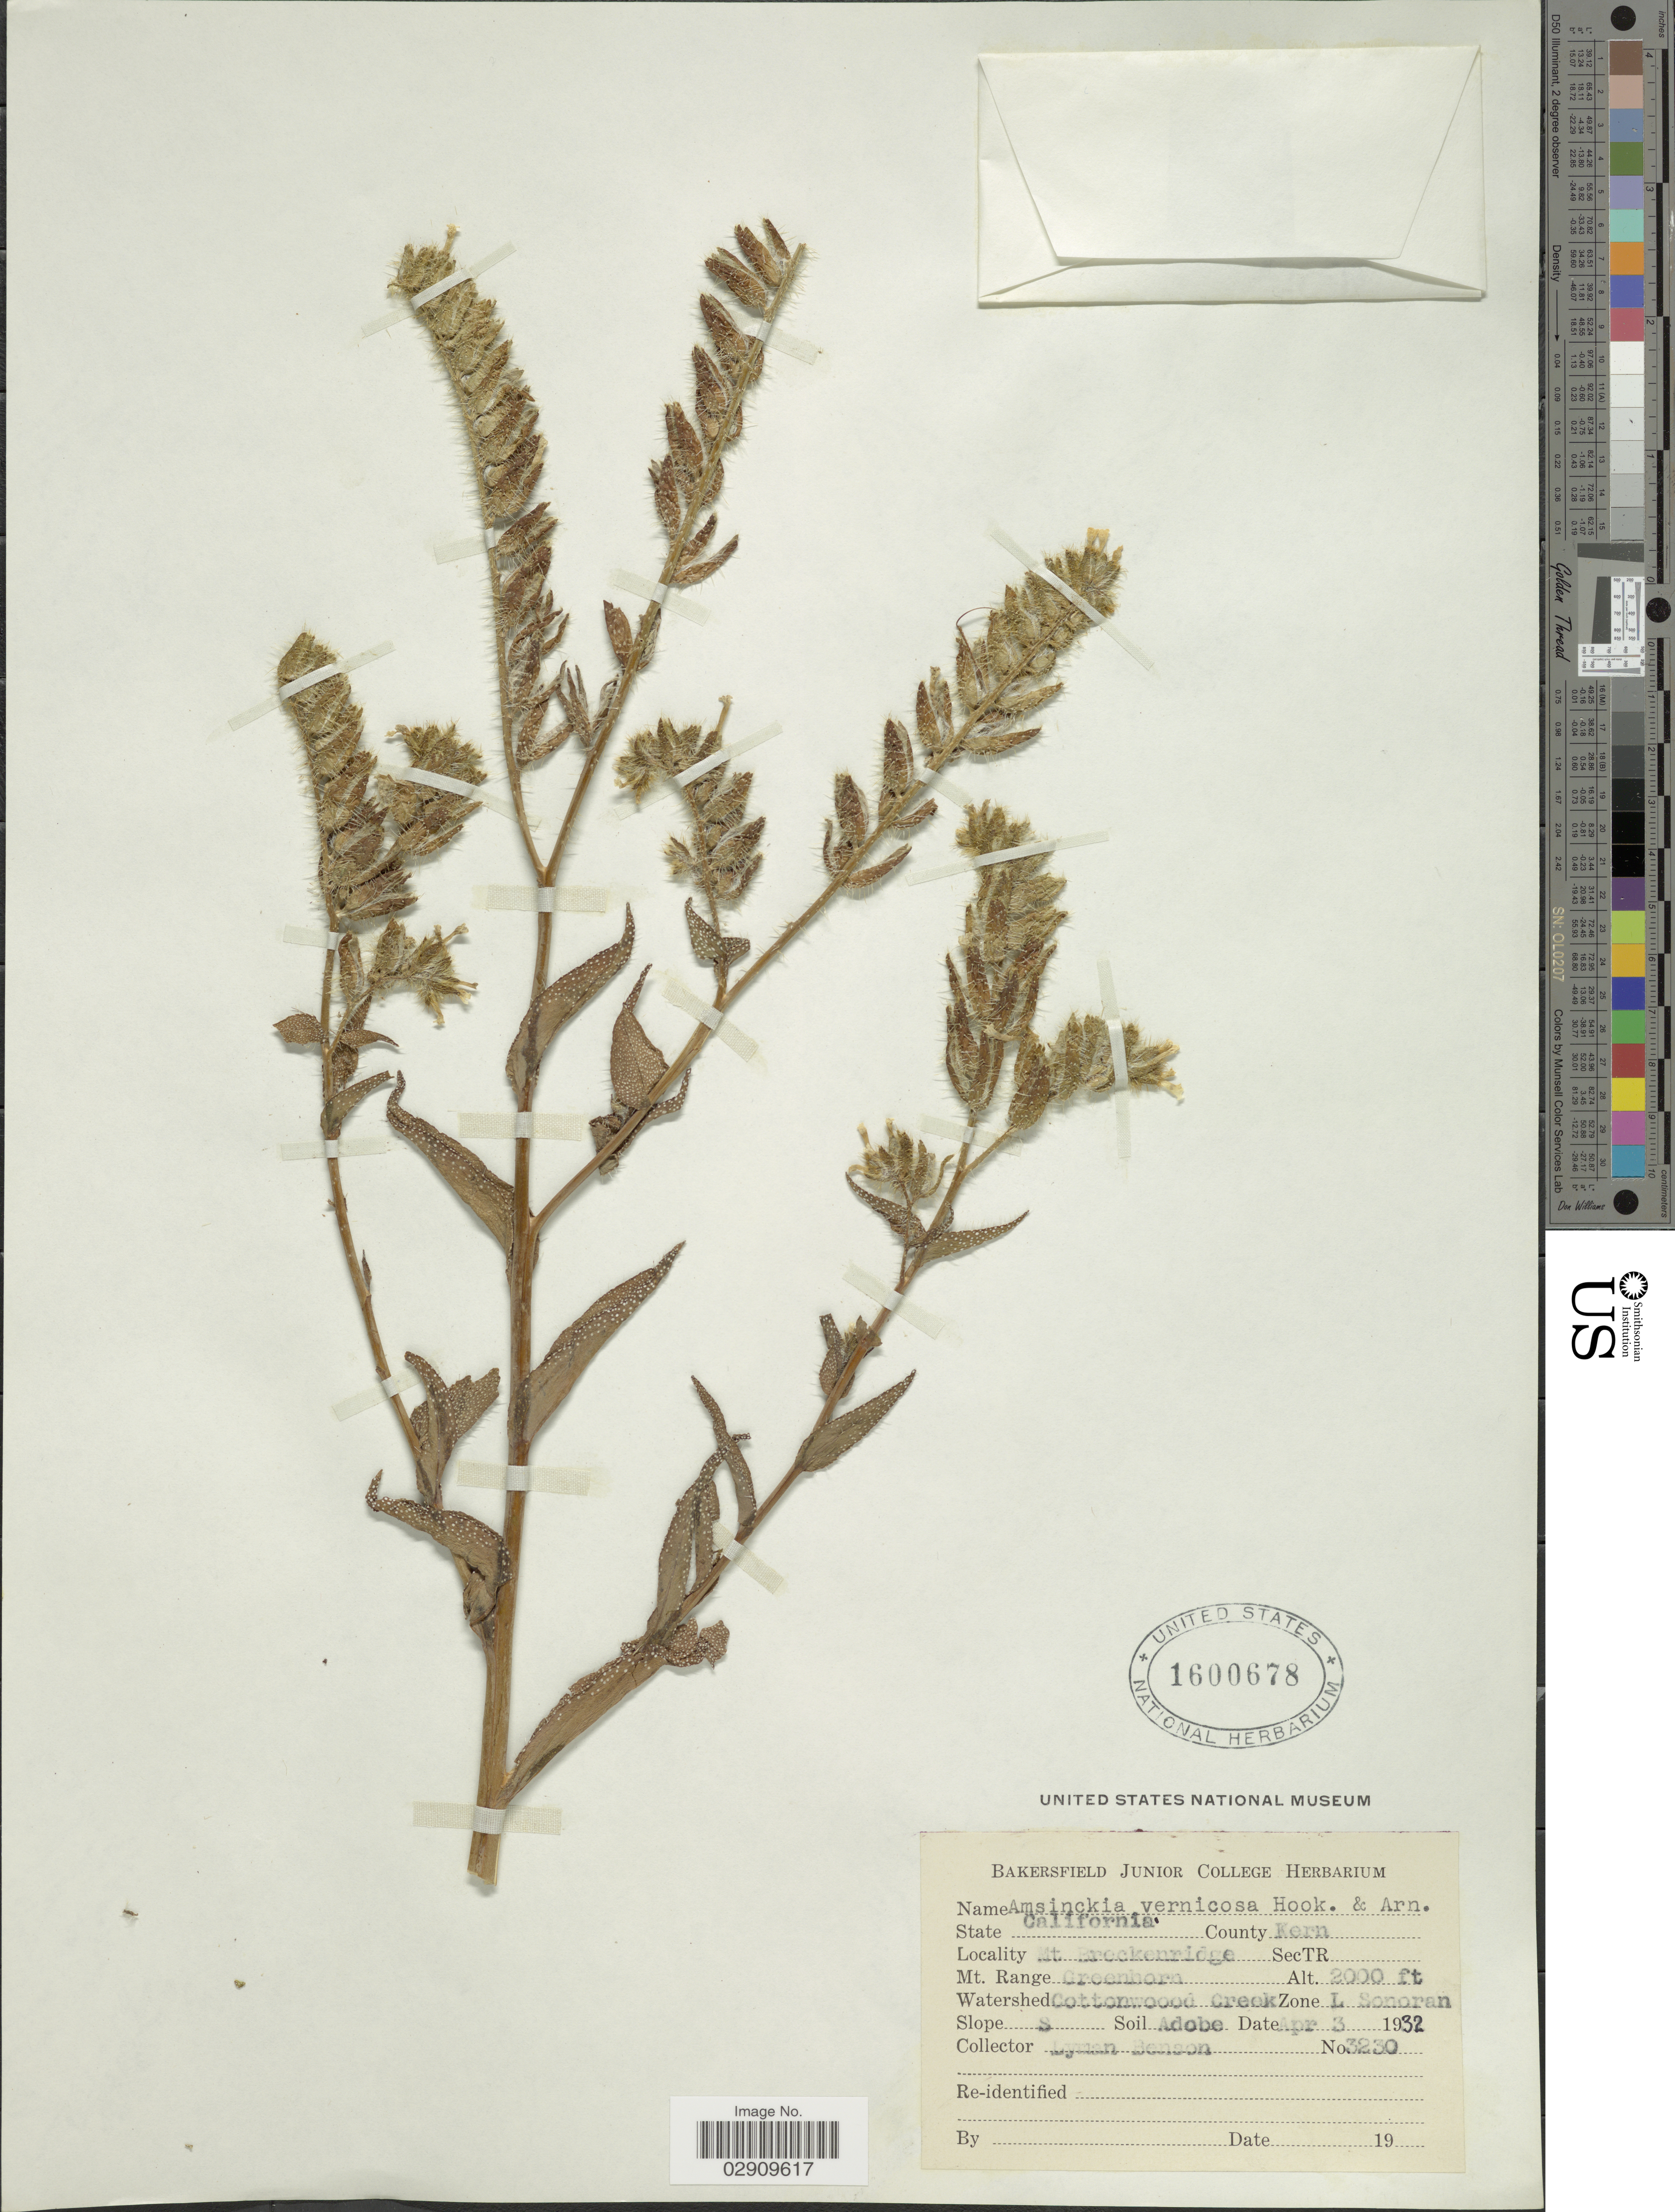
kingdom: Plantae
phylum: Tracheophyta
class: Magnoliopsida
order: Boraginales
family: Boraginaceae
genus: Amsinckia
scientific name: Amsinckia vernicosa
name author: Hook. & Arn.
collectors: L. D. Benson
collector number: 3230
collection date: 1932-04-03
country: United States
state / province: California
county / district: Kern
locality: County Kern. Mt. Breckenridge. Mt Range Greenhorn. Watershed Cottonwoood Creek. Zone L Sonoran.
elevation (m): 610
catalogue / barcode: US 1600678